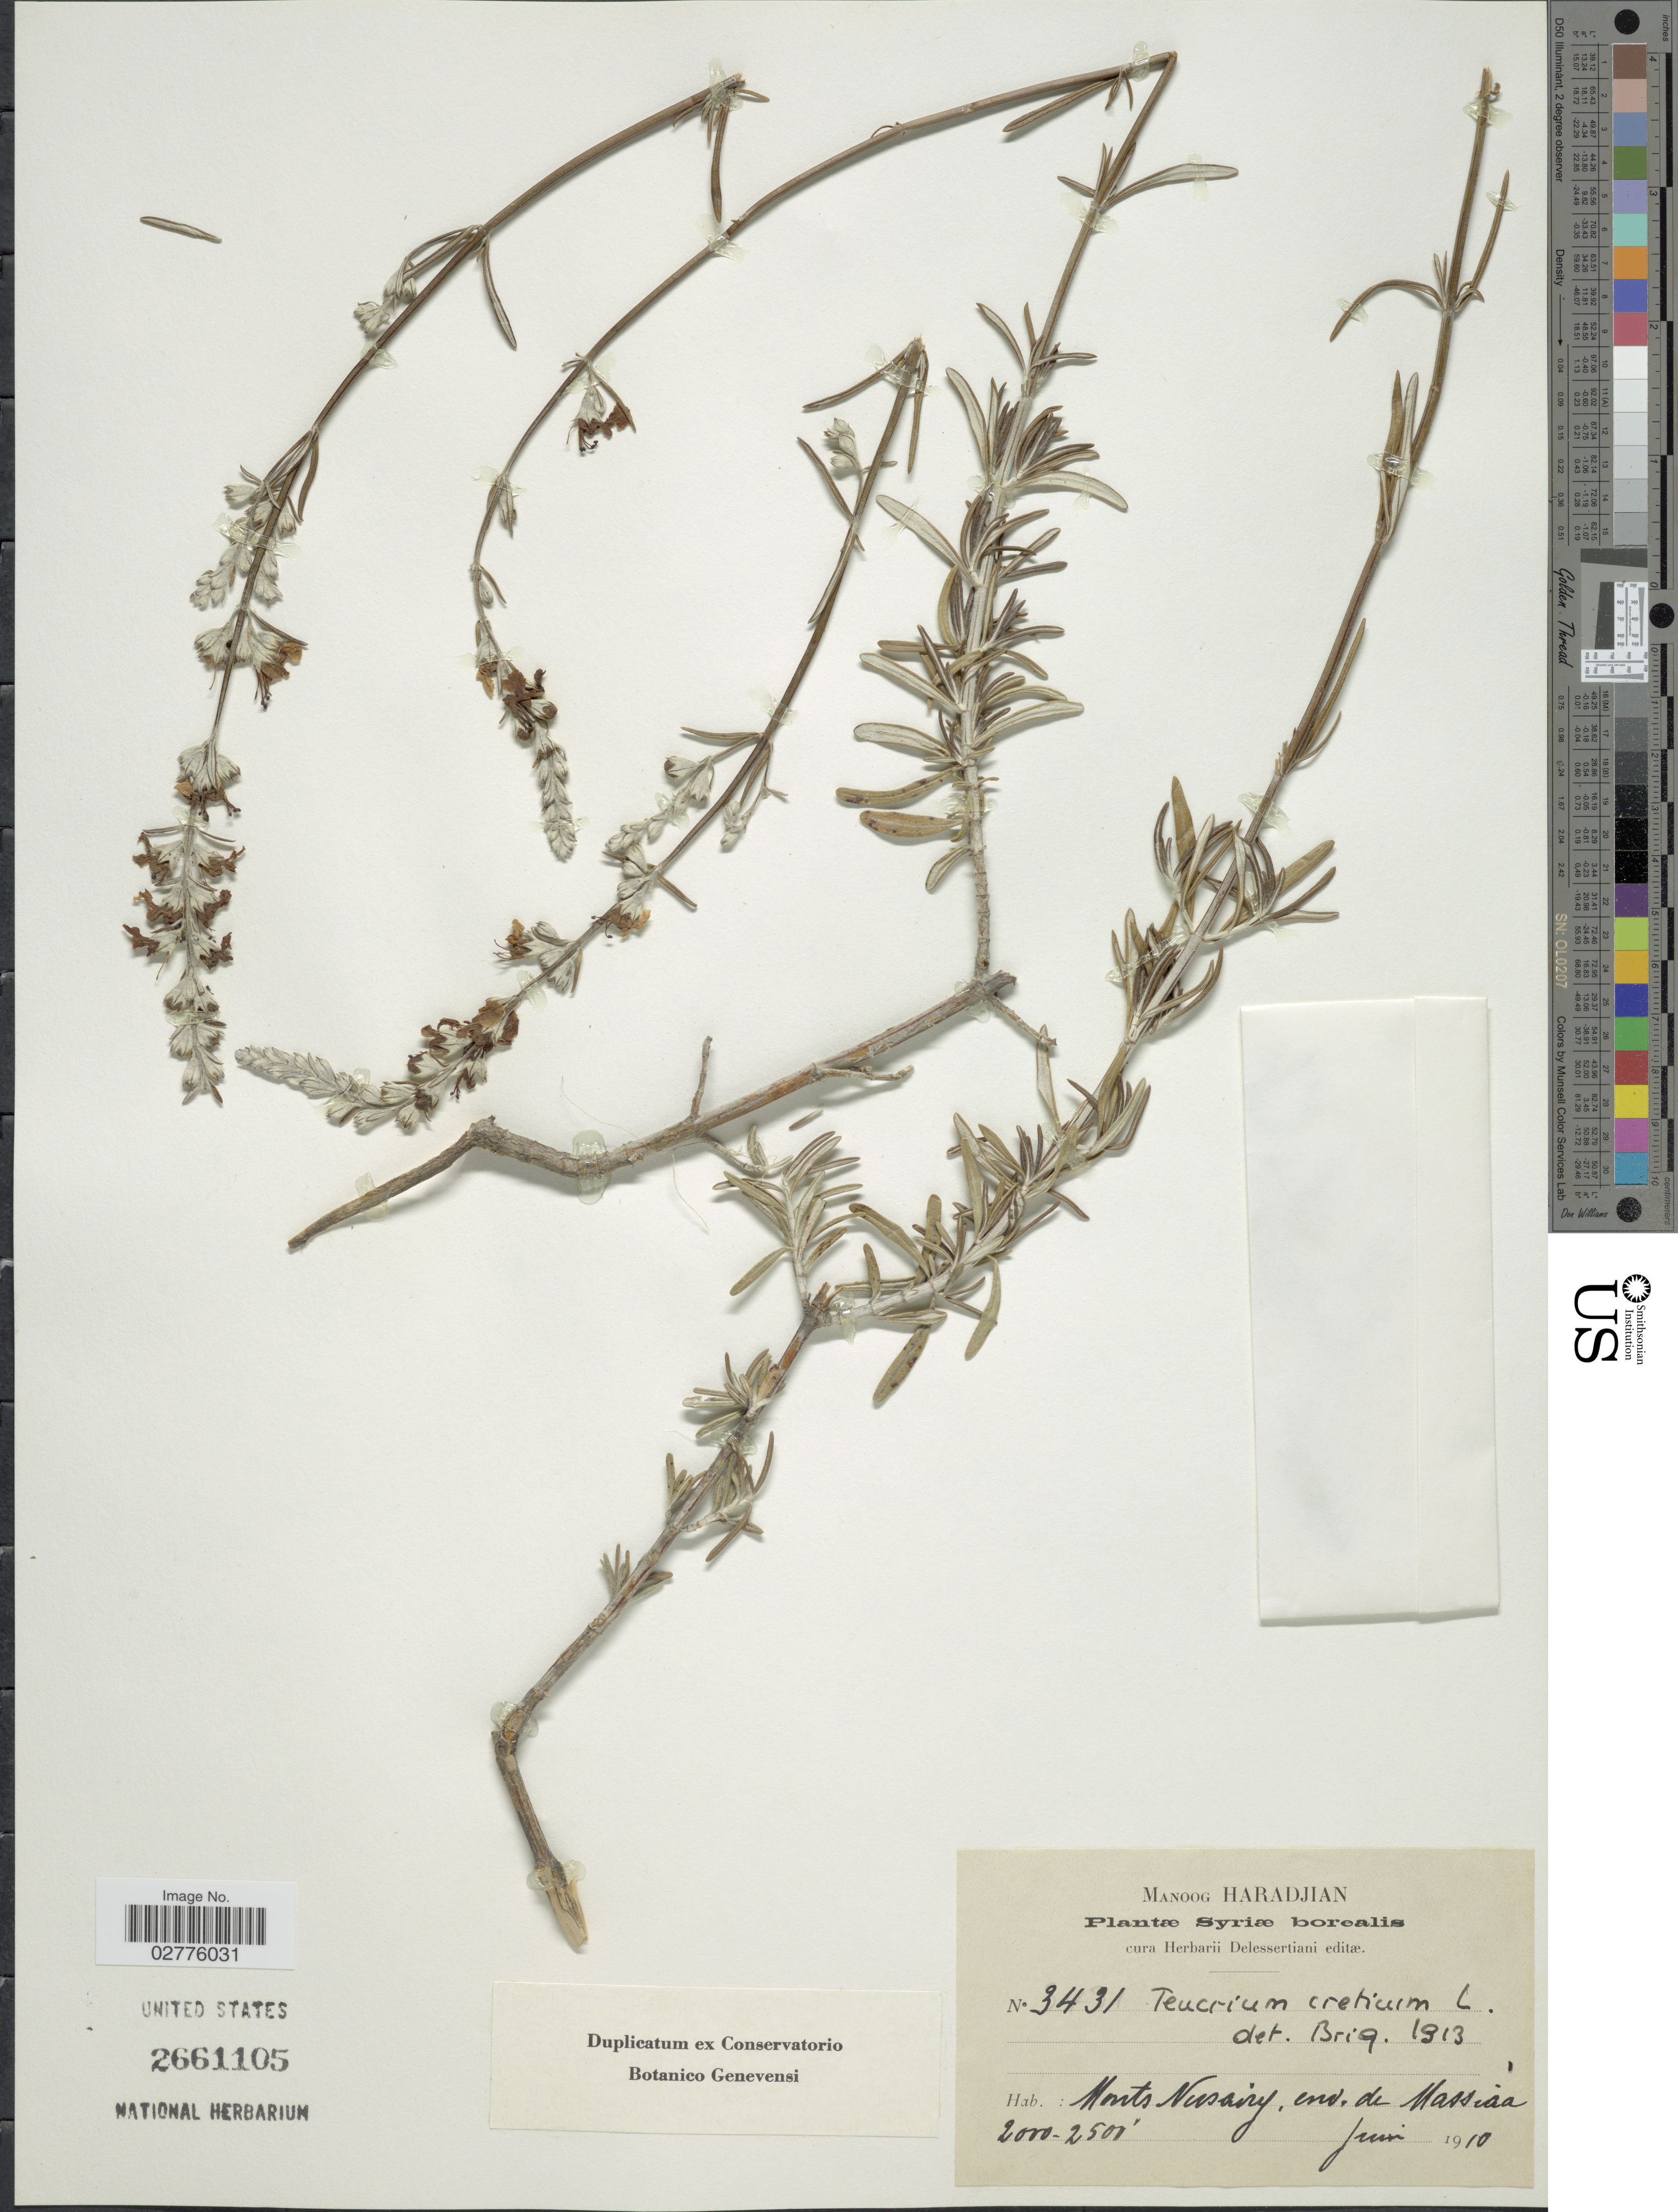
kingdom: Plantae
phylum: Tracheophyta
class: Magnoliopsida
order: Lamiales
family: Lamiaceae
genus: Teucrium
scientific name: Teucrium creticum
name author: L.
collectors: M. Haradjian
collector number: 3431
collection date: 1910-06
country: Syria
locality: Syriæ borealis. Monts Nusairy, env. de Massiaa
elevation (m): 610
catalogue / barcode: US 2661105